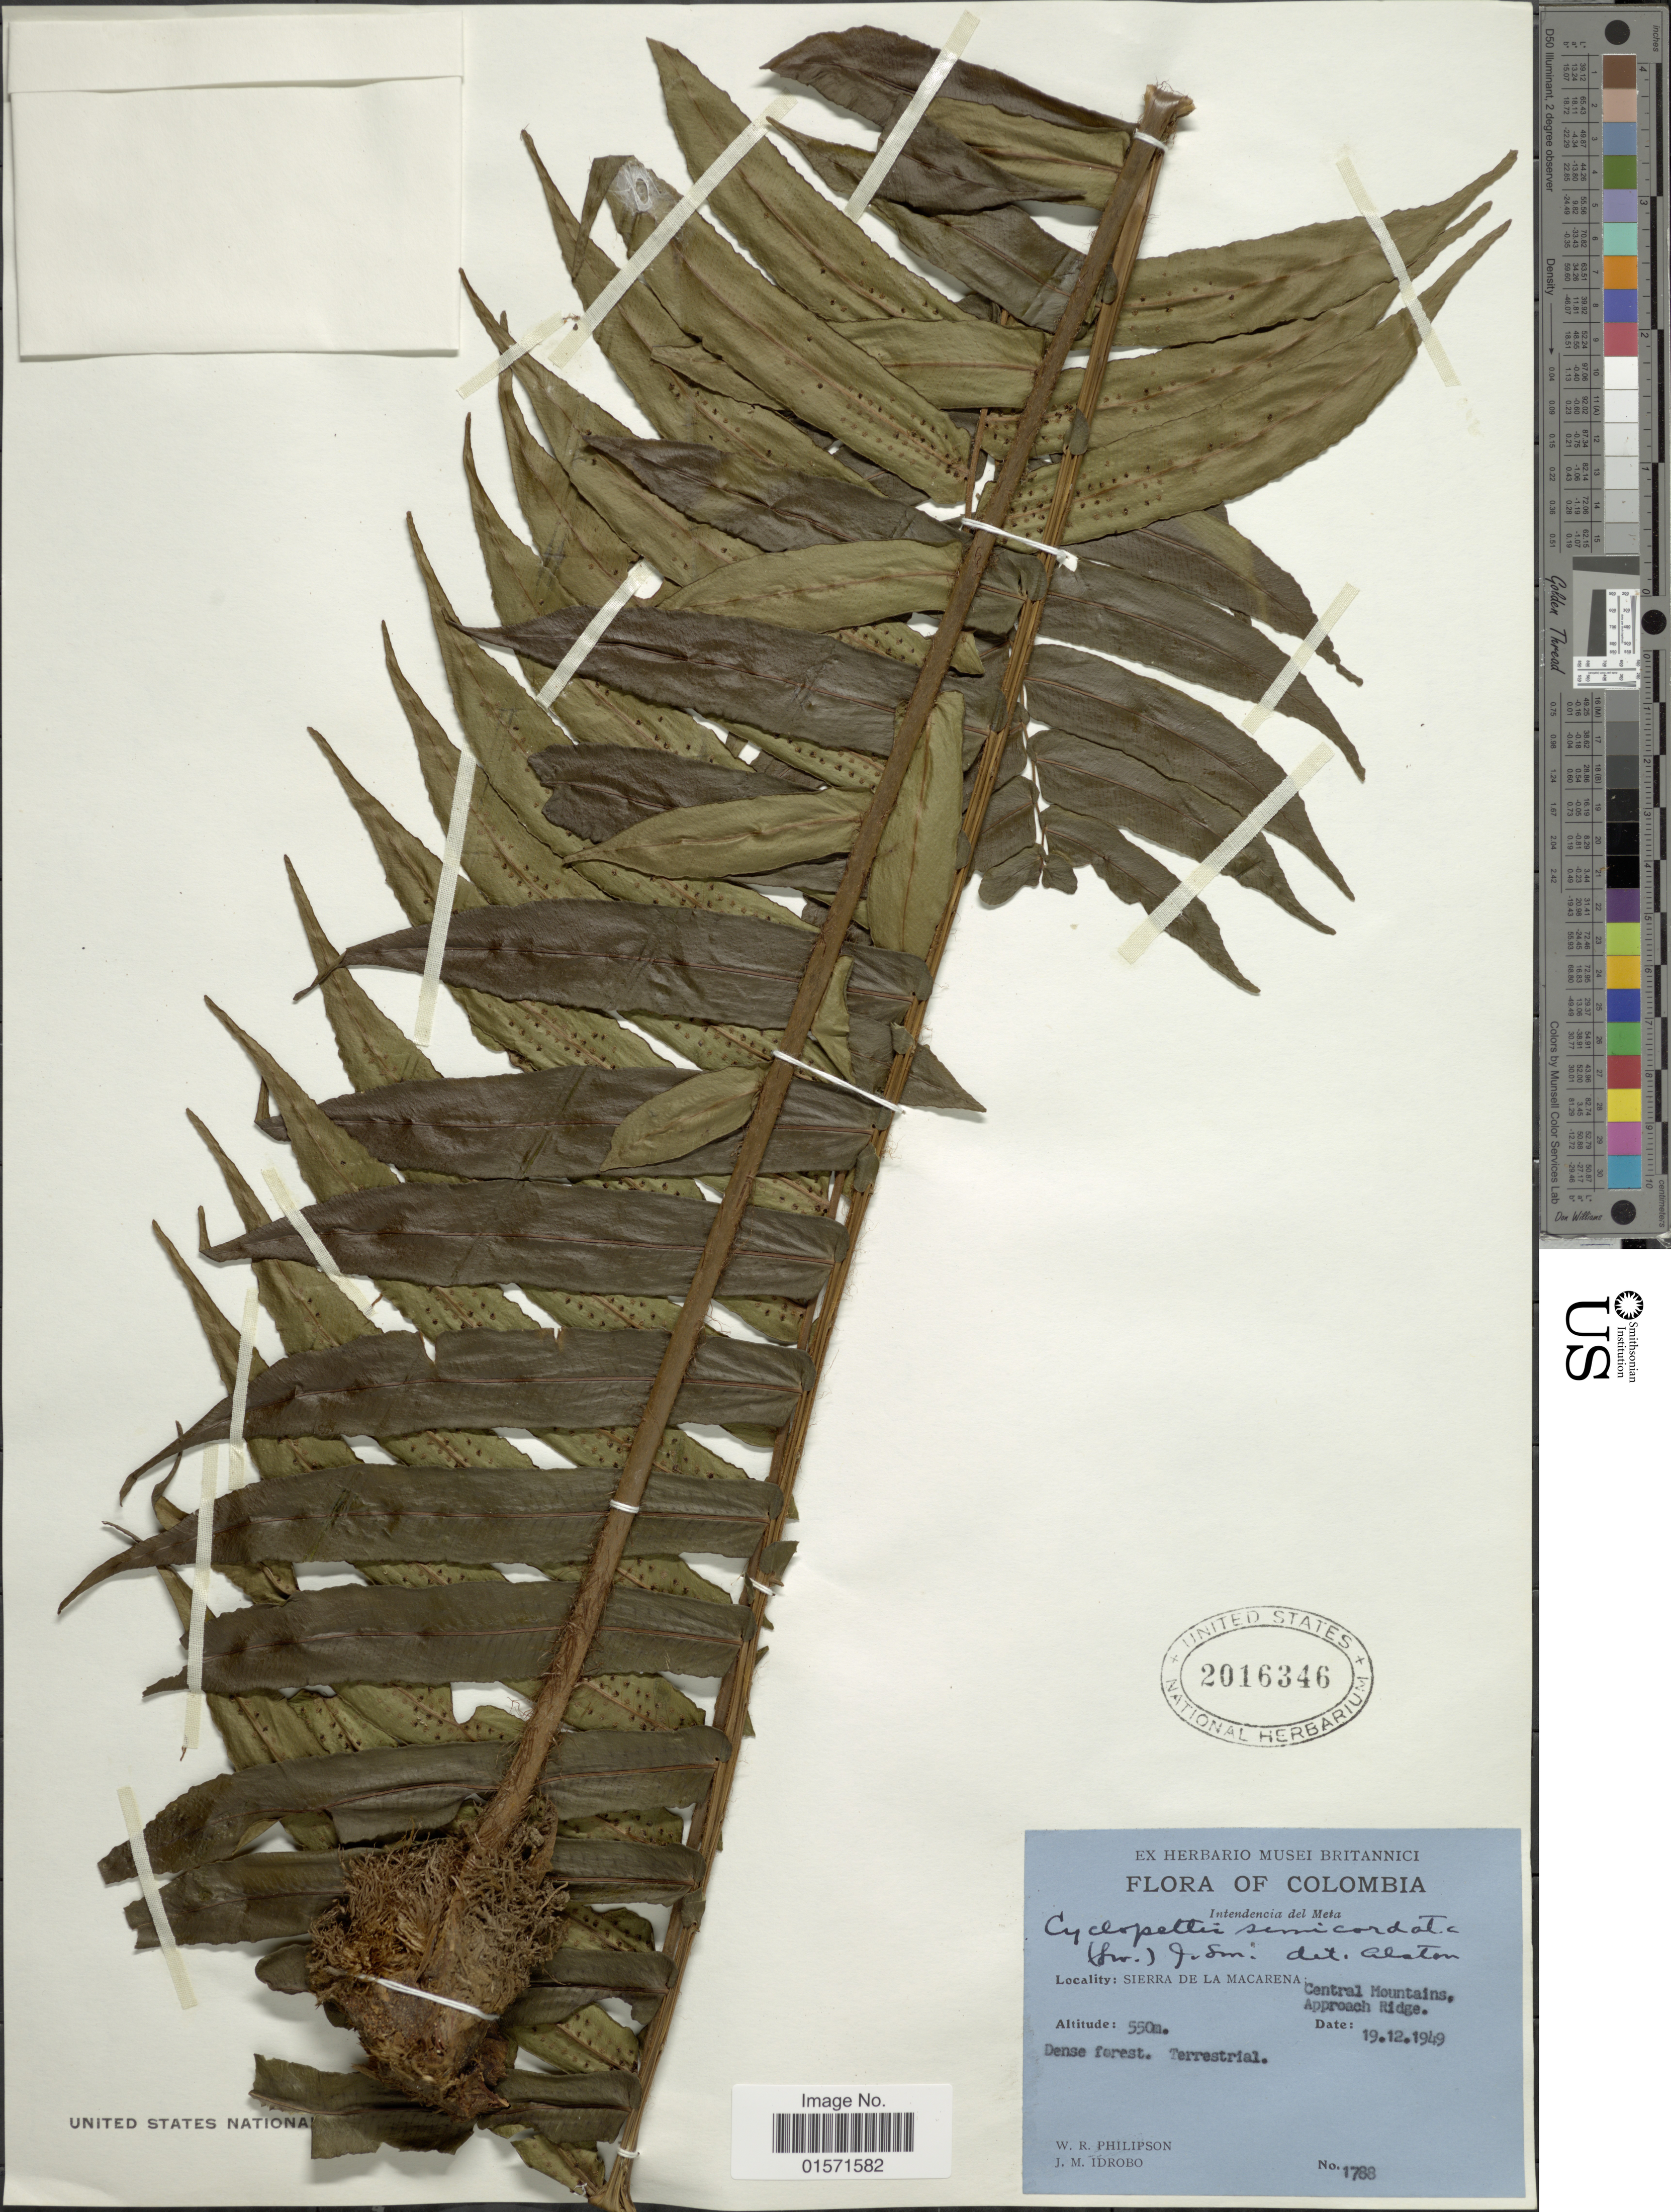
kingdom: Plantae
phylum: Tracheophyta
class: Polypodiopsida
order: Polypodiales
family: Lomariopsidaceae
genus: Cyclopeltis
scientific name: Cyclopeltis semicordata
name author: (Sw.) J. Sm.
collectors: W. R. Philipson & J. M. Idrobo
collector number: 1788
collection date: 1949-12-19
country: Colombia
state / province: Meta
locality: Intendencia del Meta. Sierra de la Macarena: Central Mountains, Approach ridge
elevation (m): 550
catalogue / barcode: US 2016346